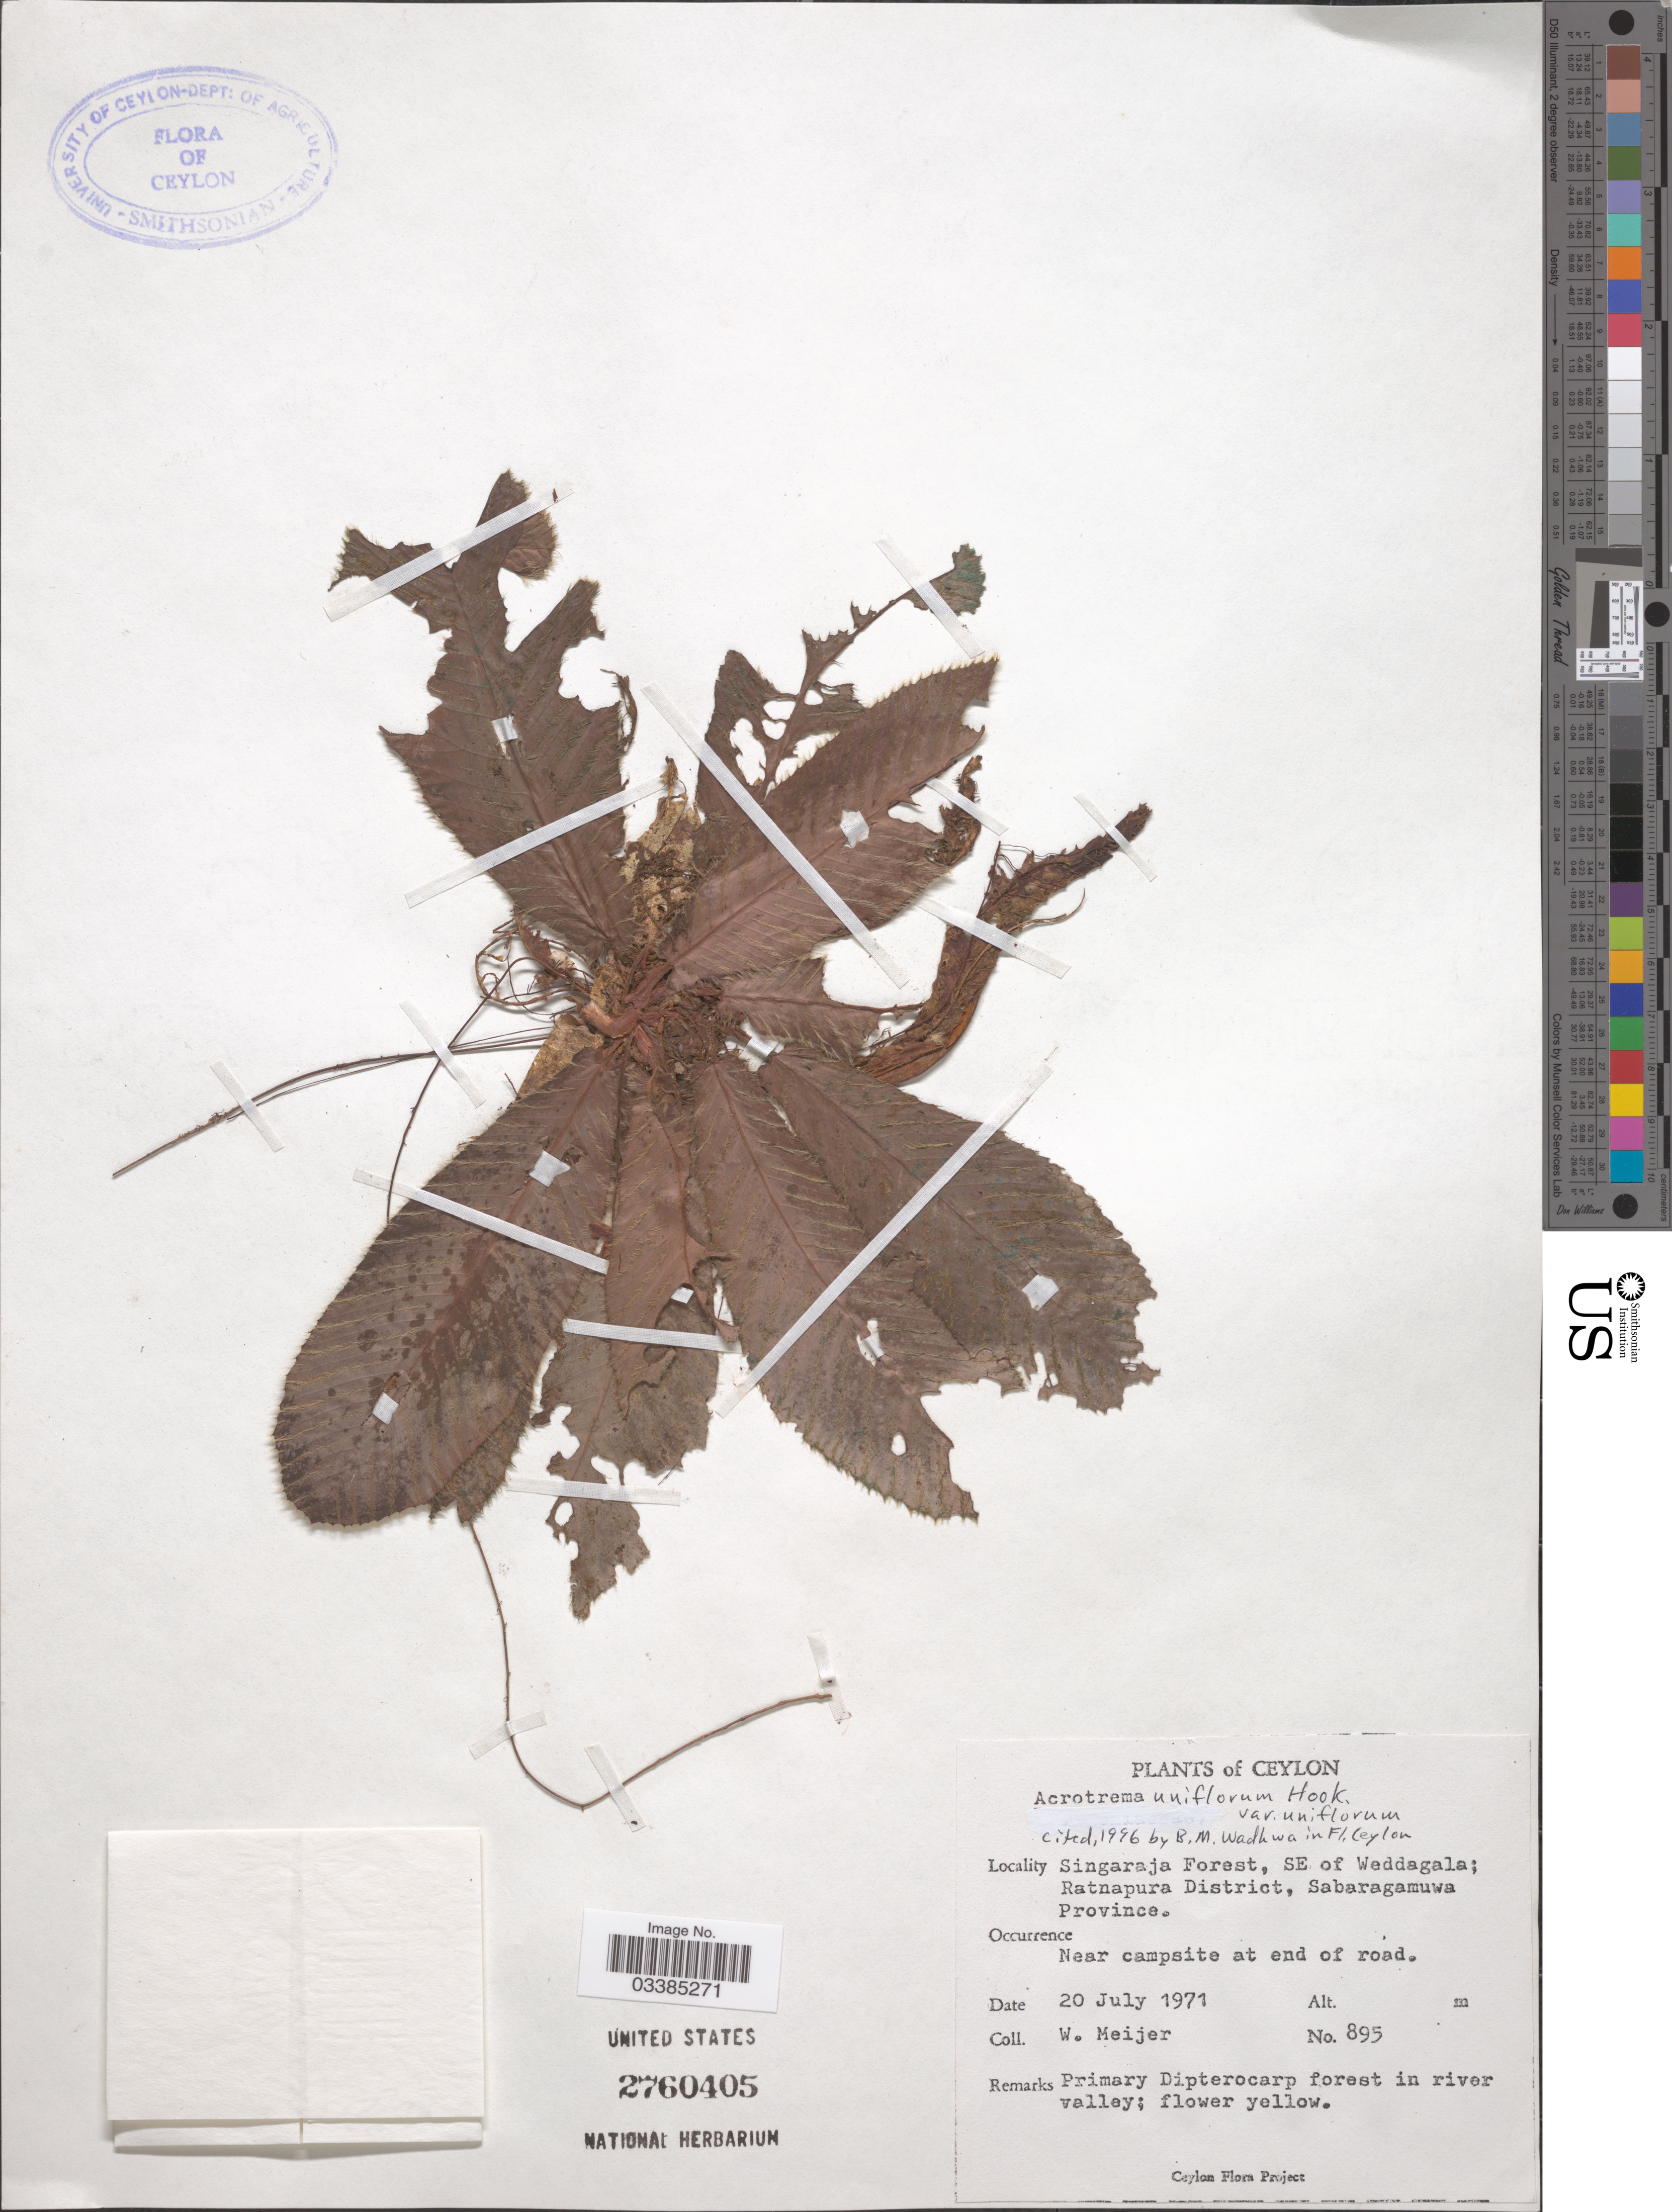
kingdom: Plantae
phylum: Tracheophyta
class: Magnoliopsida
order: Dilleniales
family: Dilleniaceae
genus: Acrotrema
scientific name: Acrotrema uniflorum var. uniflorum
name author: Hook.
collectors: W. Meijer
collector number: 895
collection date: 1971-07-20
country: Sri Lanka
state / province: Sabaragamuwa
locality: Ceylon. Singaraja Forest, SE of Weddagala; Ratnapura District. Near campsite at end of road.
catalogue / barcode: US 2760405